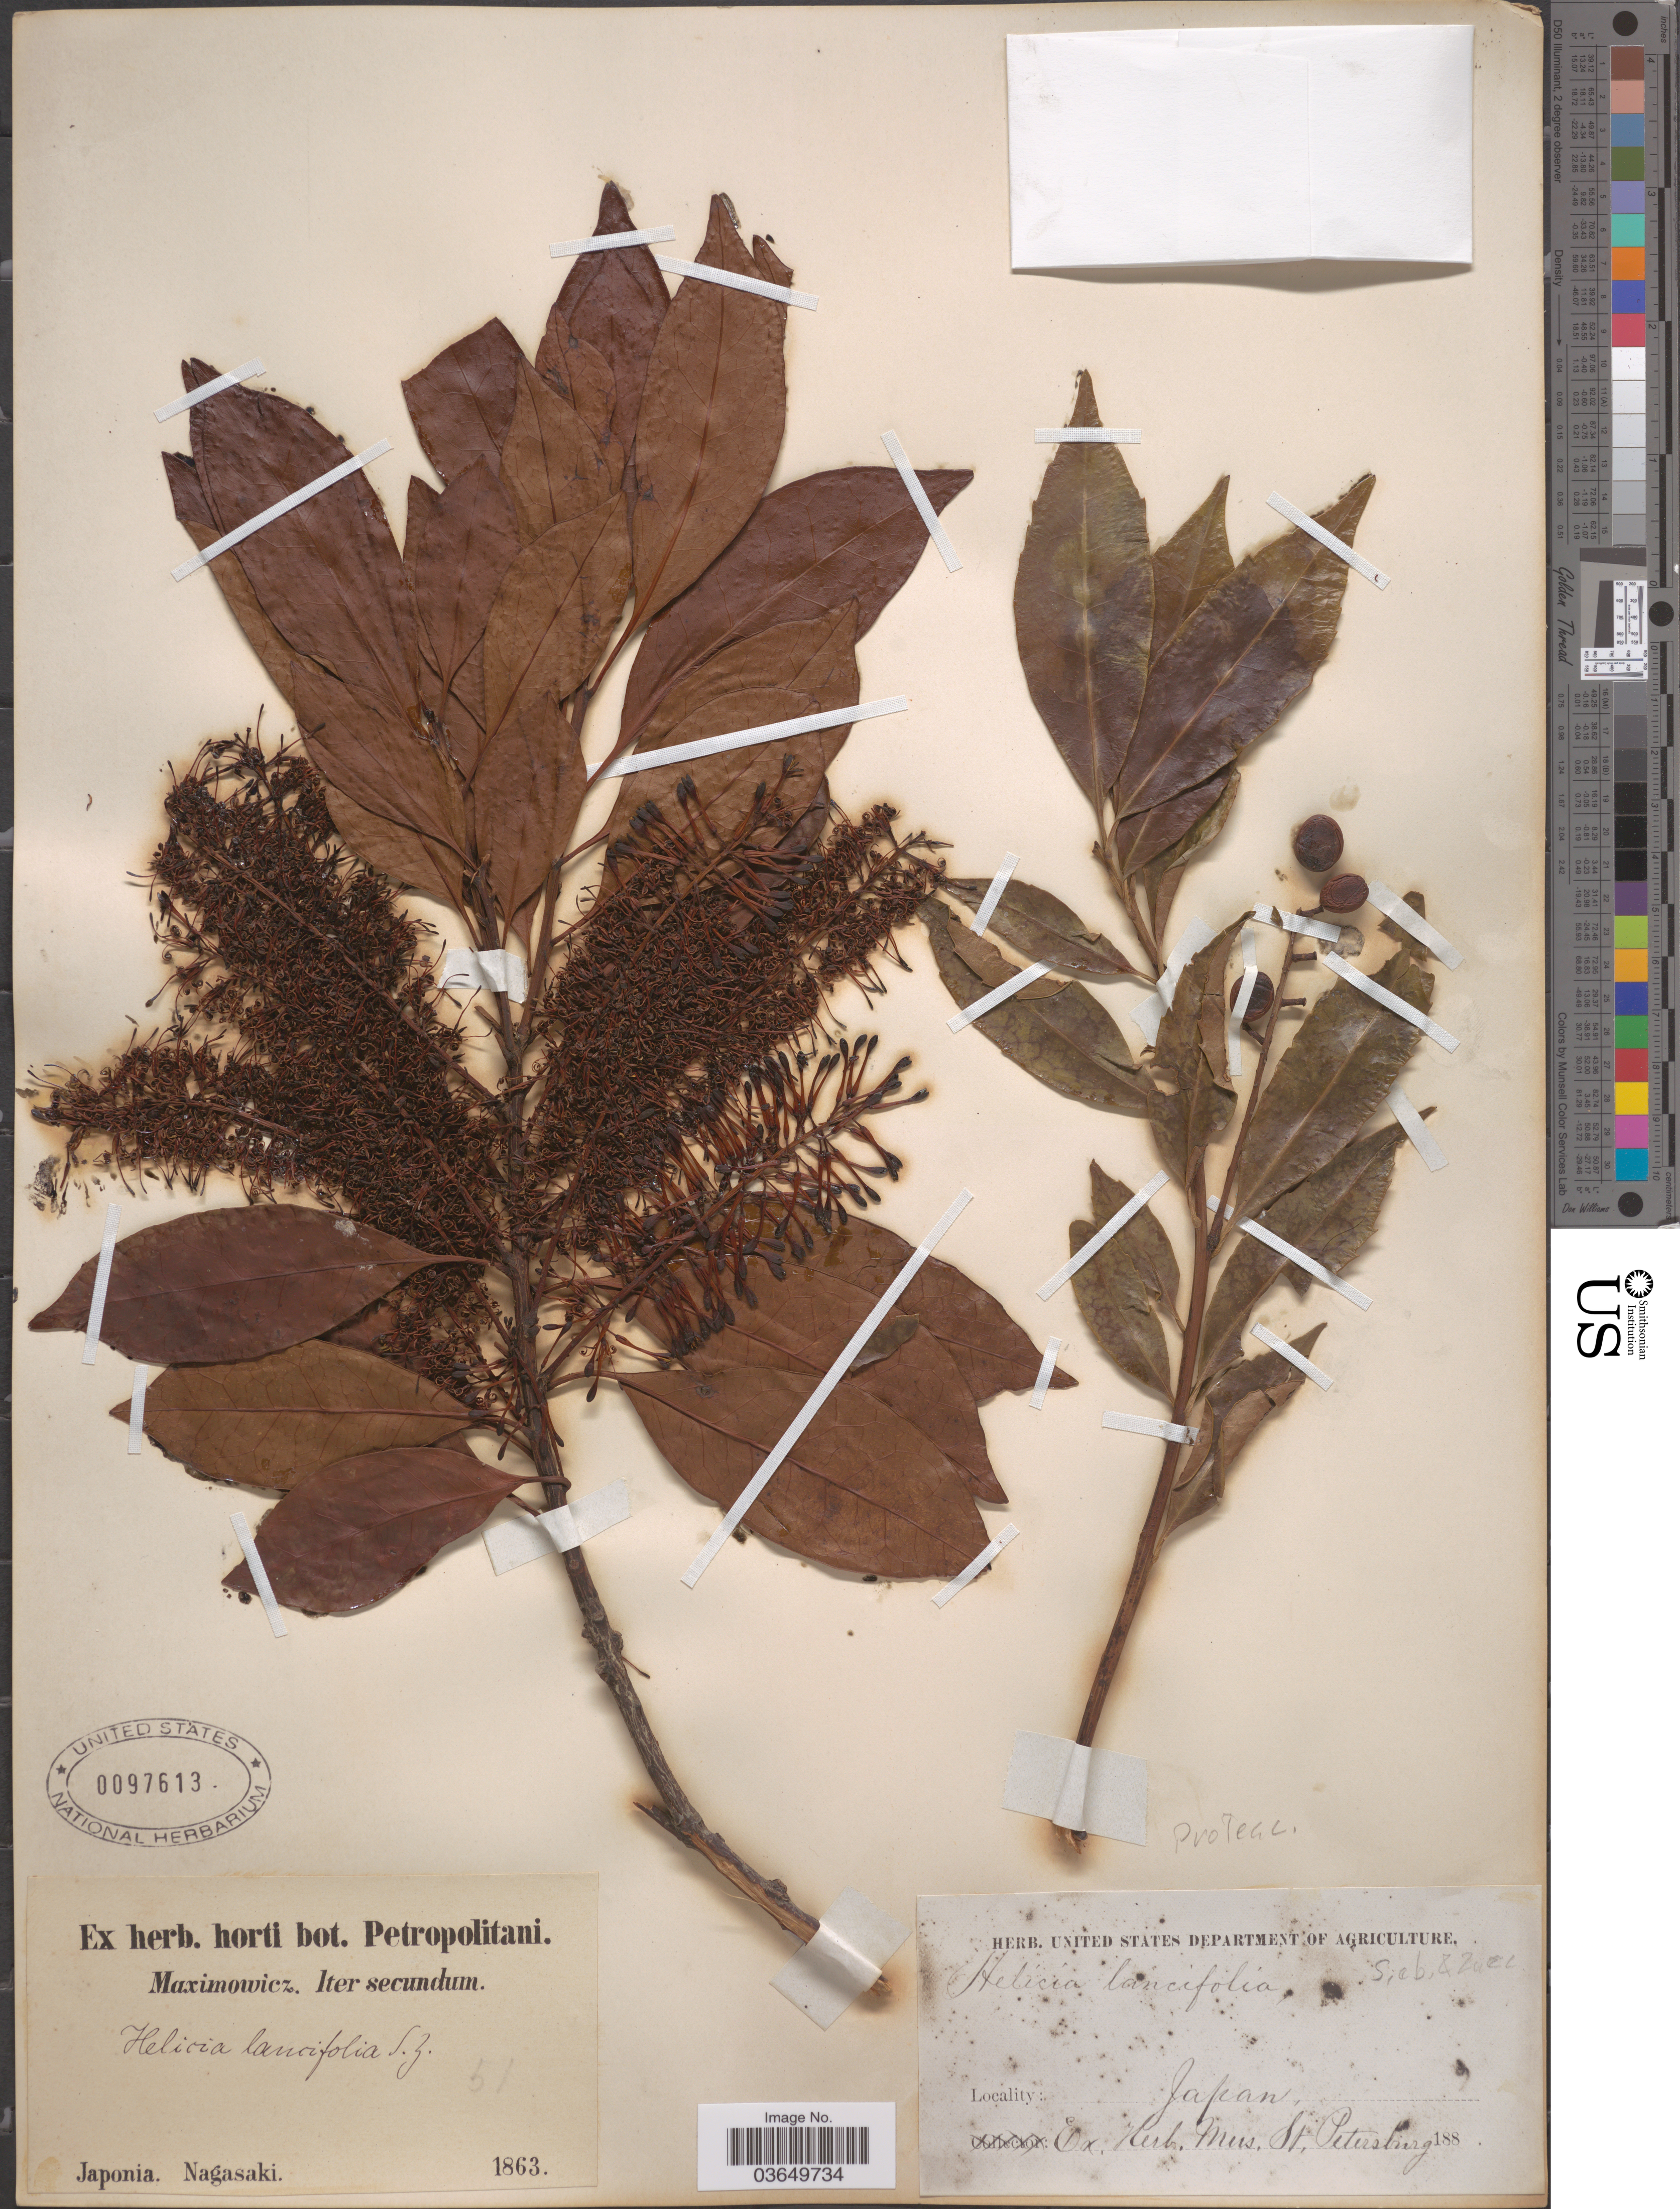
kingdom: Plantae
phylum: Tracheophyta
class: Magnoliopsida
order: Proteales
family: Proteaceae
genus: Helicia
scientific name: Helicia lancifolia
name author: Siebold & Zucc.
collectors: Maximowicz, --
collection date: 1863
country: Japan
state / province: Nagasaki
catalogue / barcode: US 97613